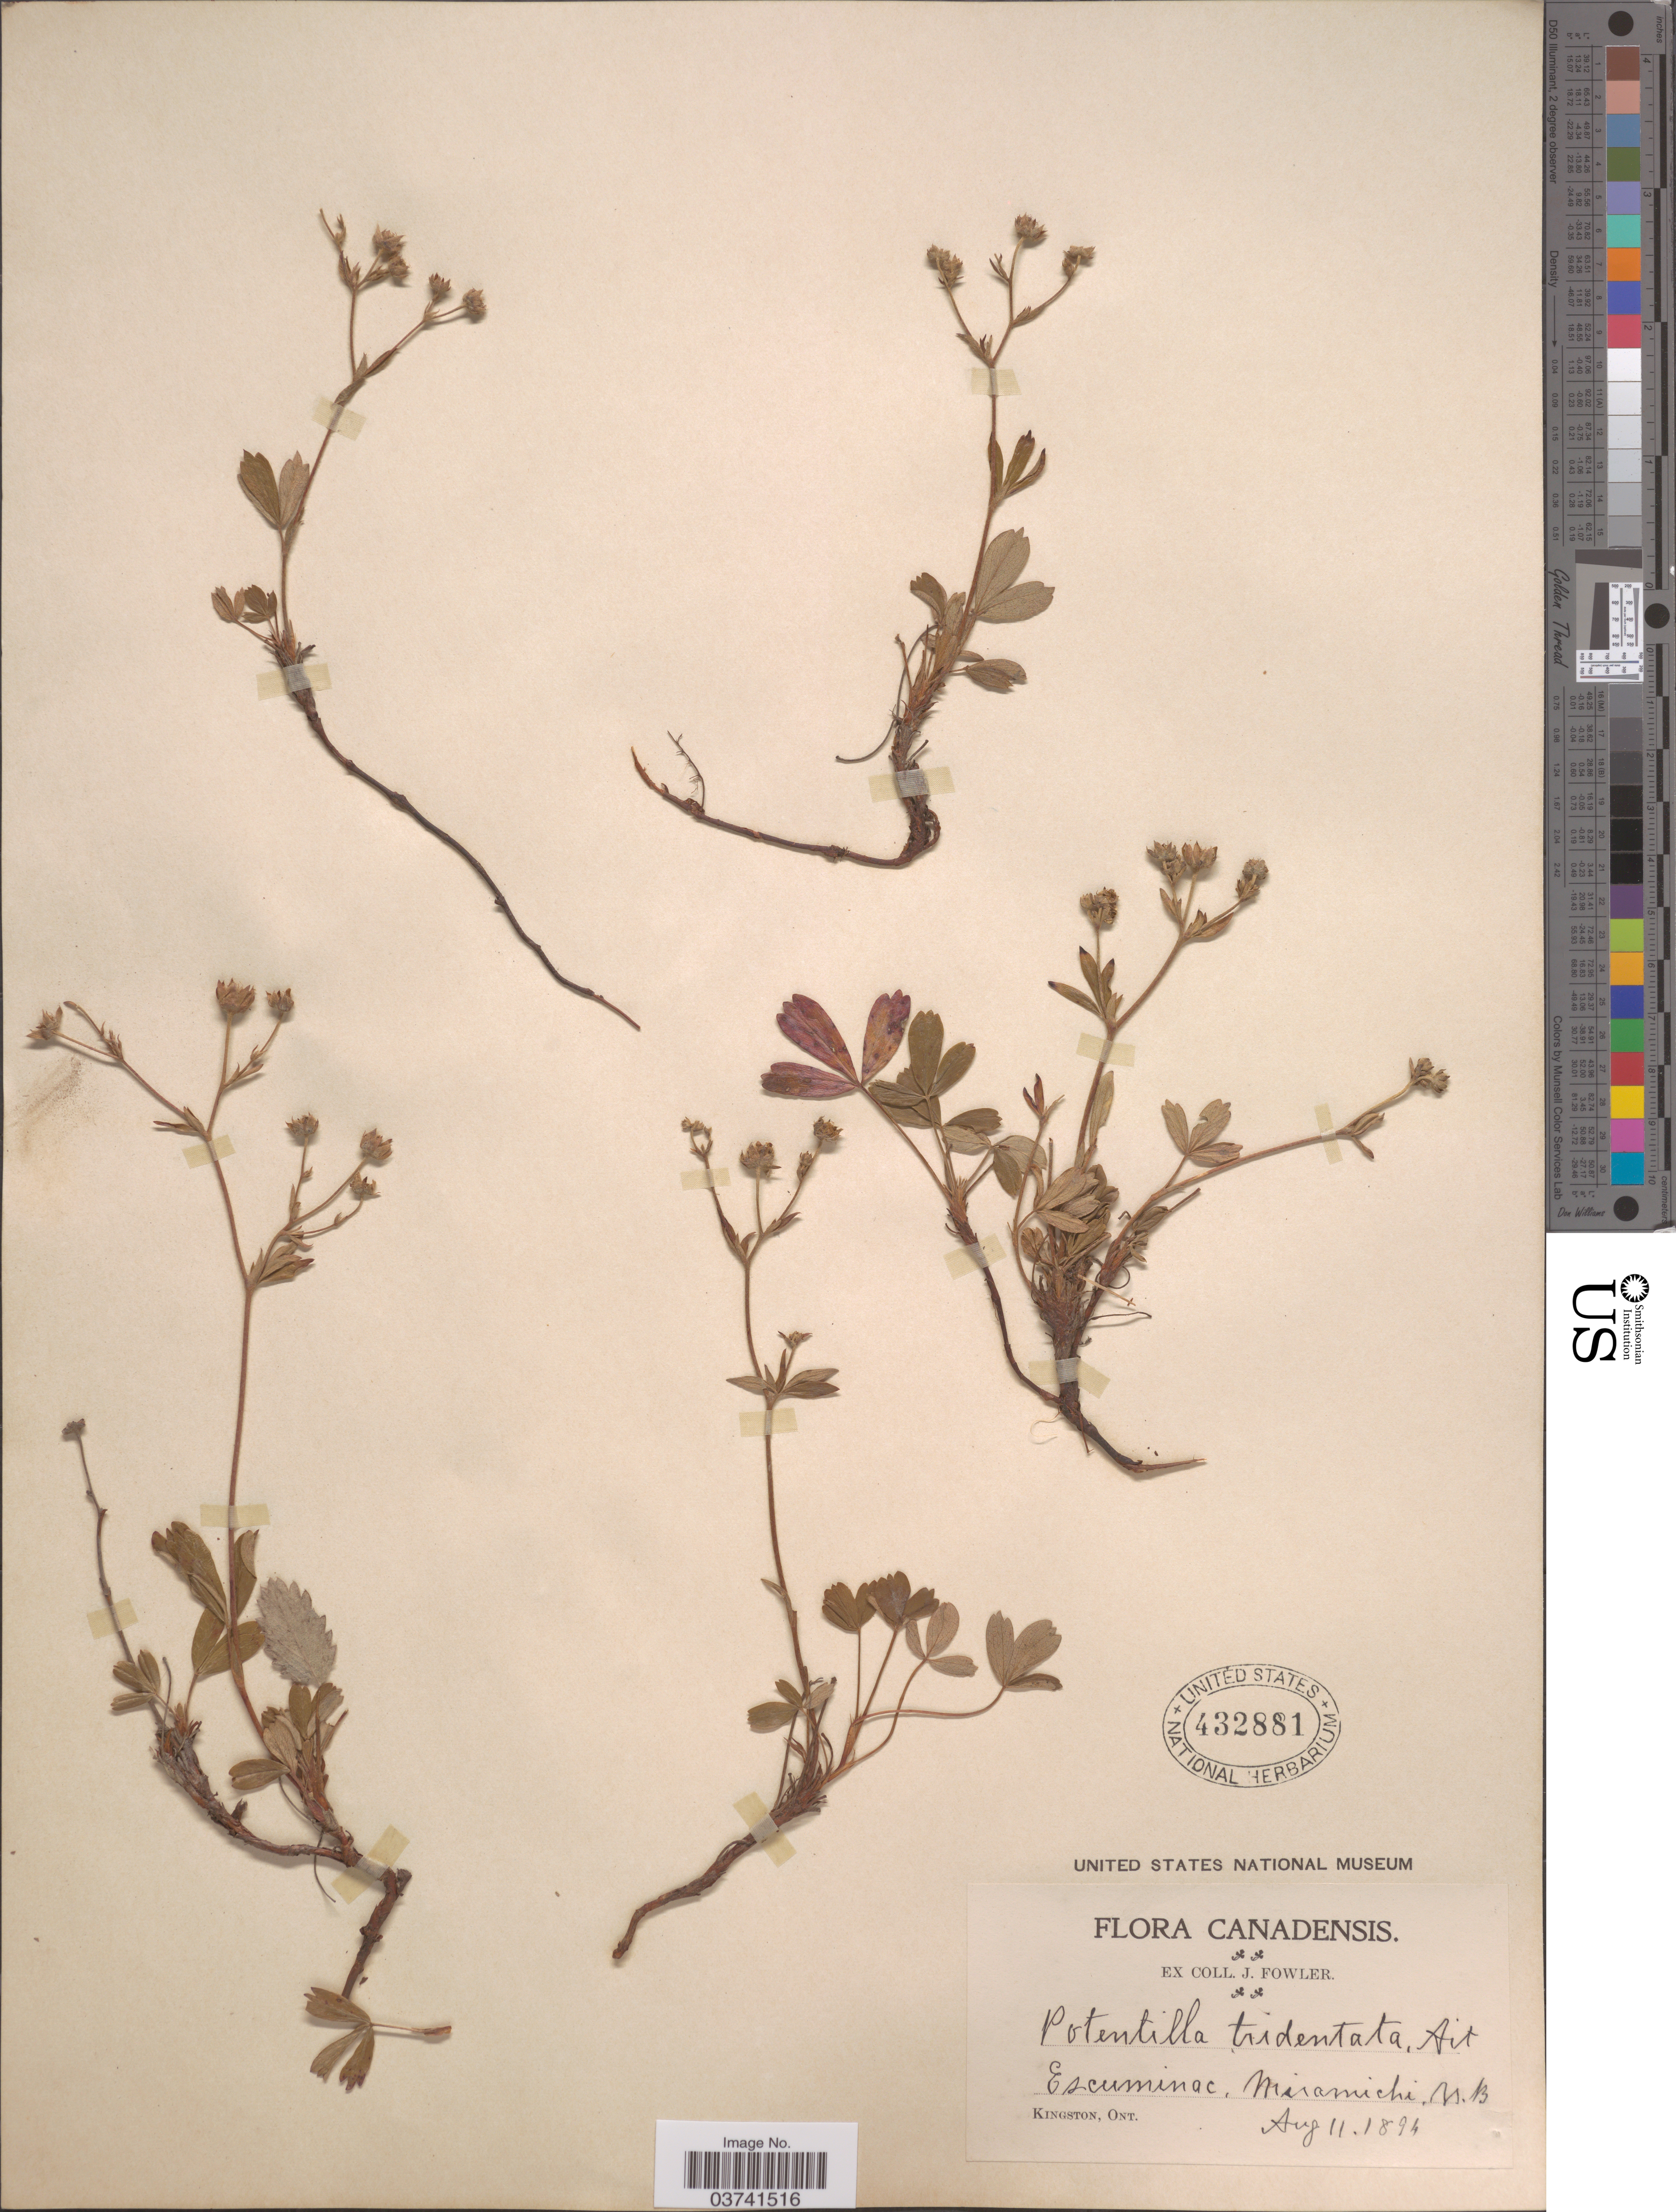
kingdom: Plantae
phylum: Tracheophyta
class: Magnoliopsida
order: Rosales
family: Rosaceae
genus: Potentilla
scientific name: Potentilla tridentata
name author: Aiton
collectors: J. Fowler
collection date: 1894-08-11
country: Canada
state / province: New Brunswick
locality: Escuminac, Miramichi.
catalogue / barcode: US 432881